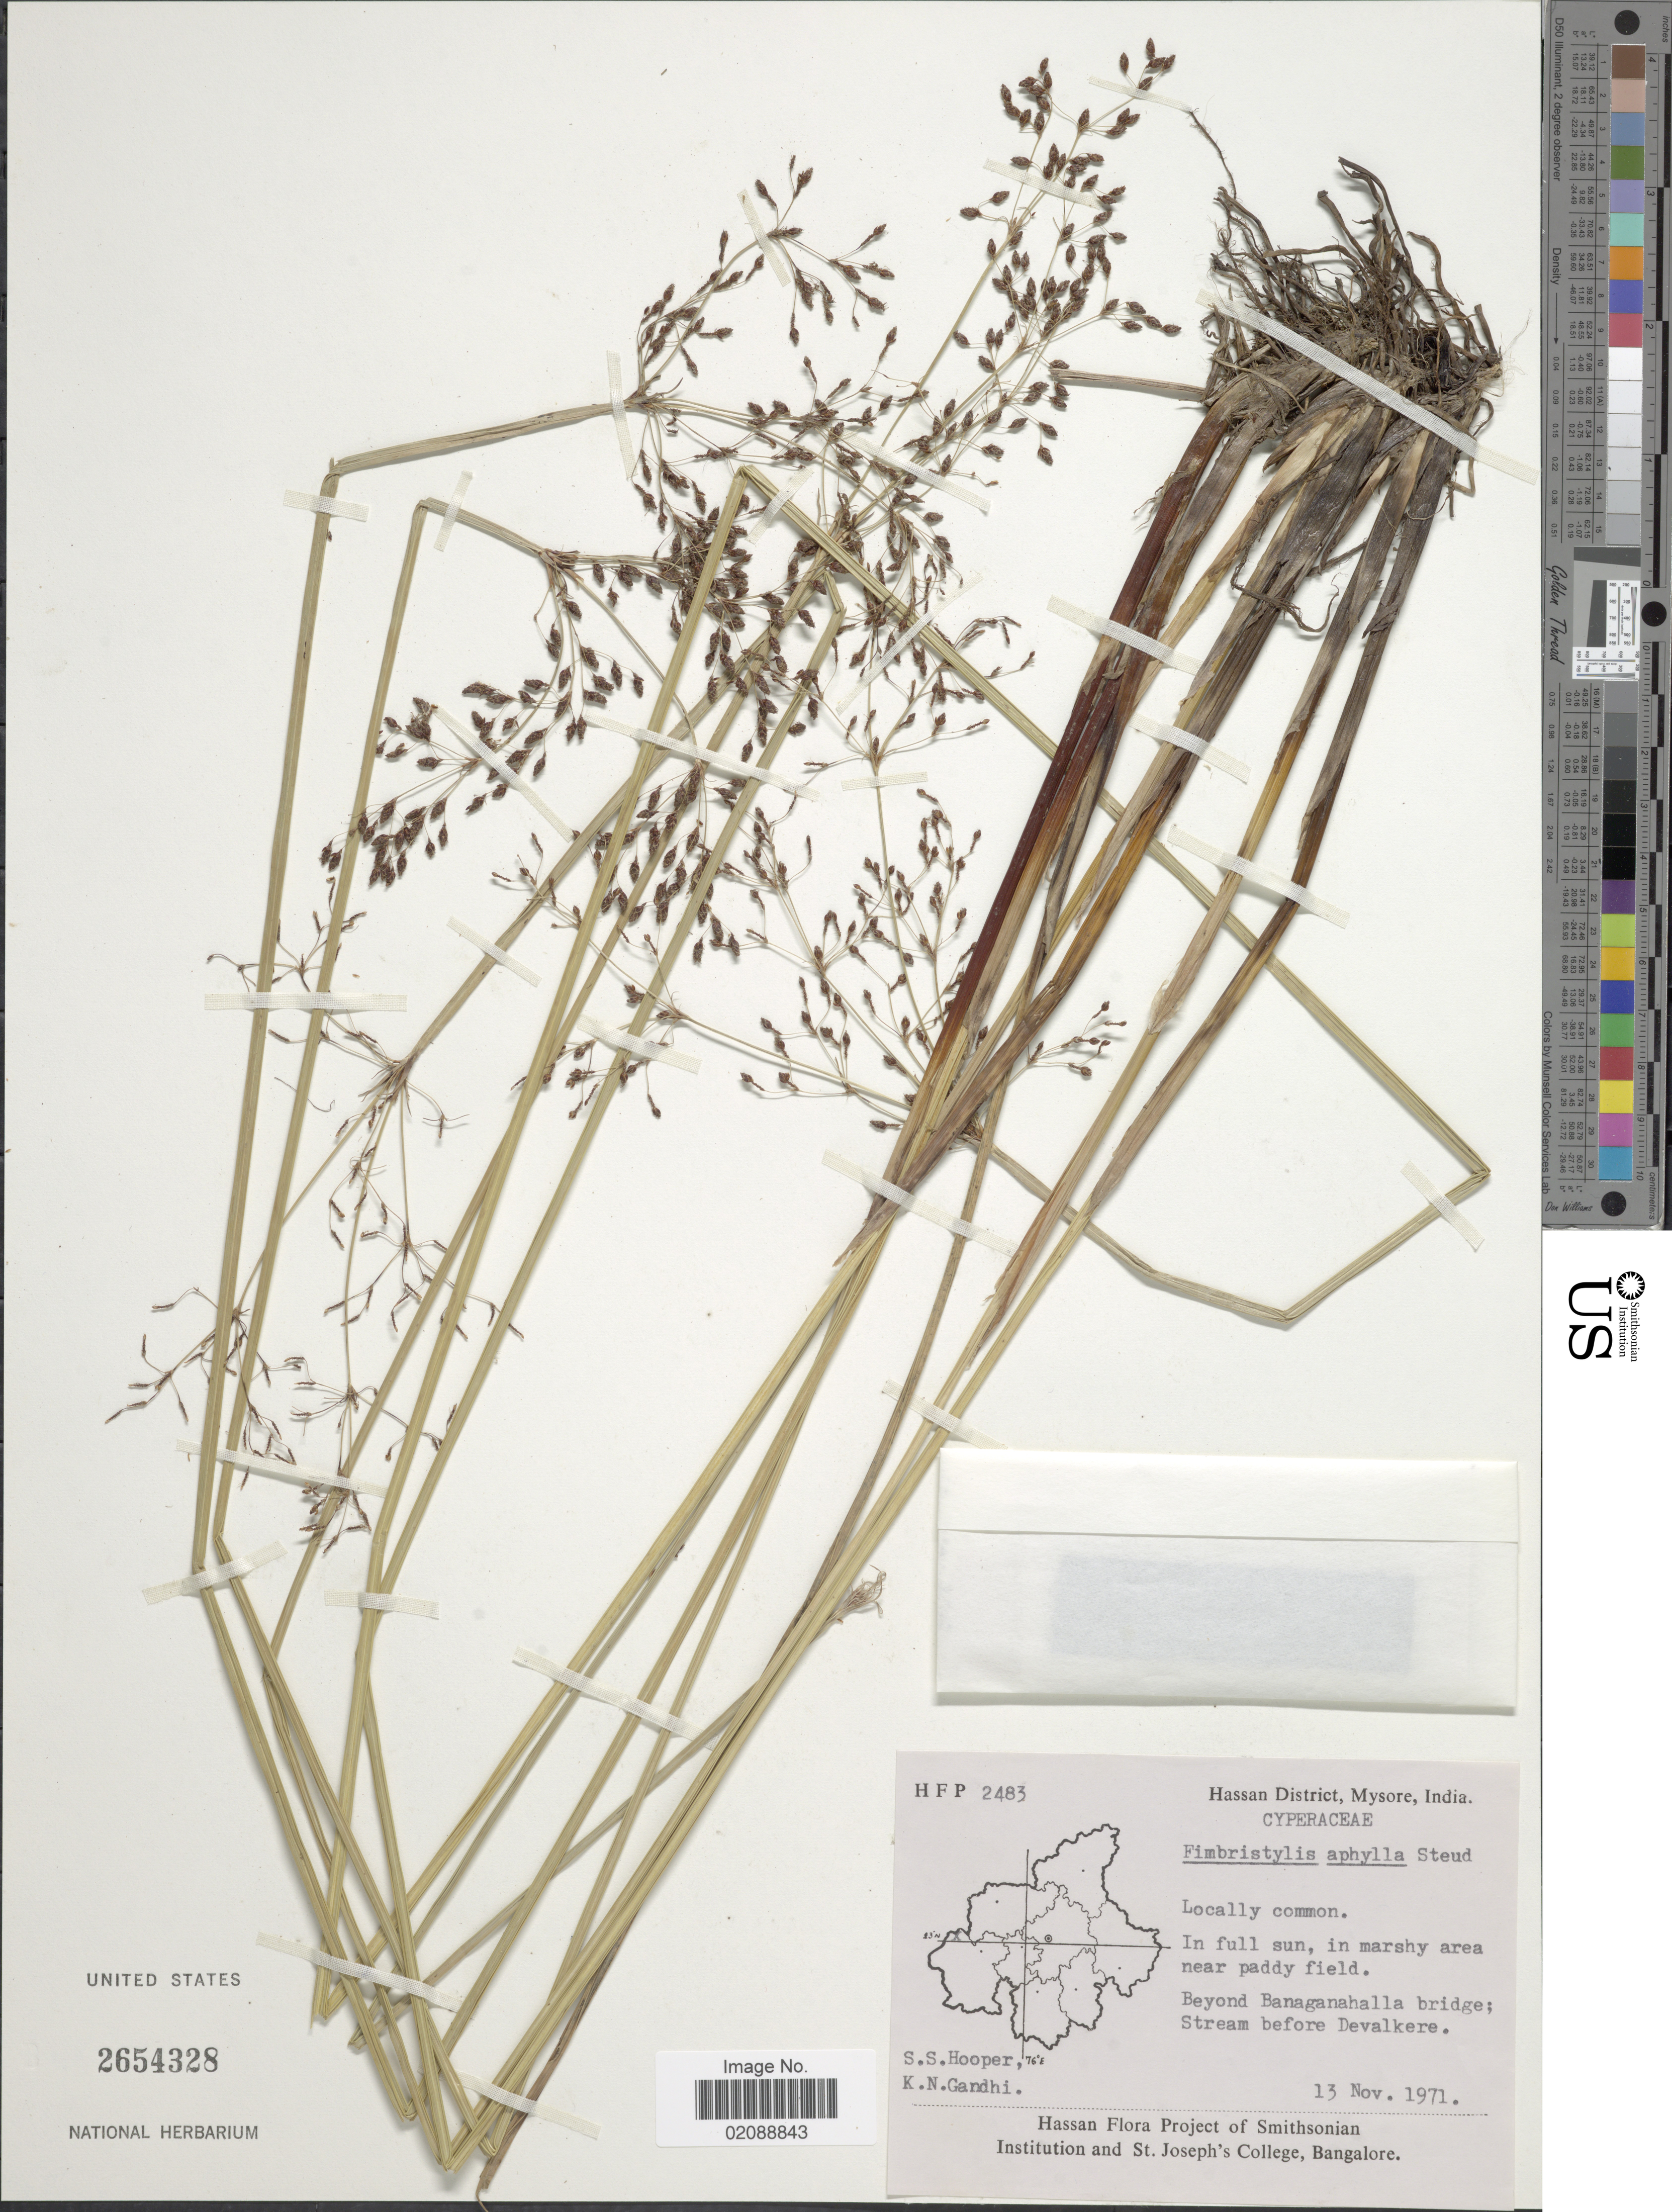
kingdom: Plantae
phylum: Tracheophyta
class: Liliopsida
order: Poales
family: Cyperaceae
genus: Fimbristylis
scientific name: Fimbristylis aphylla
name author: Steud.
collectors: S. S. Hooper & K. N. Gandhi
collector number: HFP 2483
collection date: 1971-11-13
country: India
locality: Hassan District, Mysore, beyond Banaganahalla bridge; Stream before Devalkere.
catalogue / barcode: US 2654328